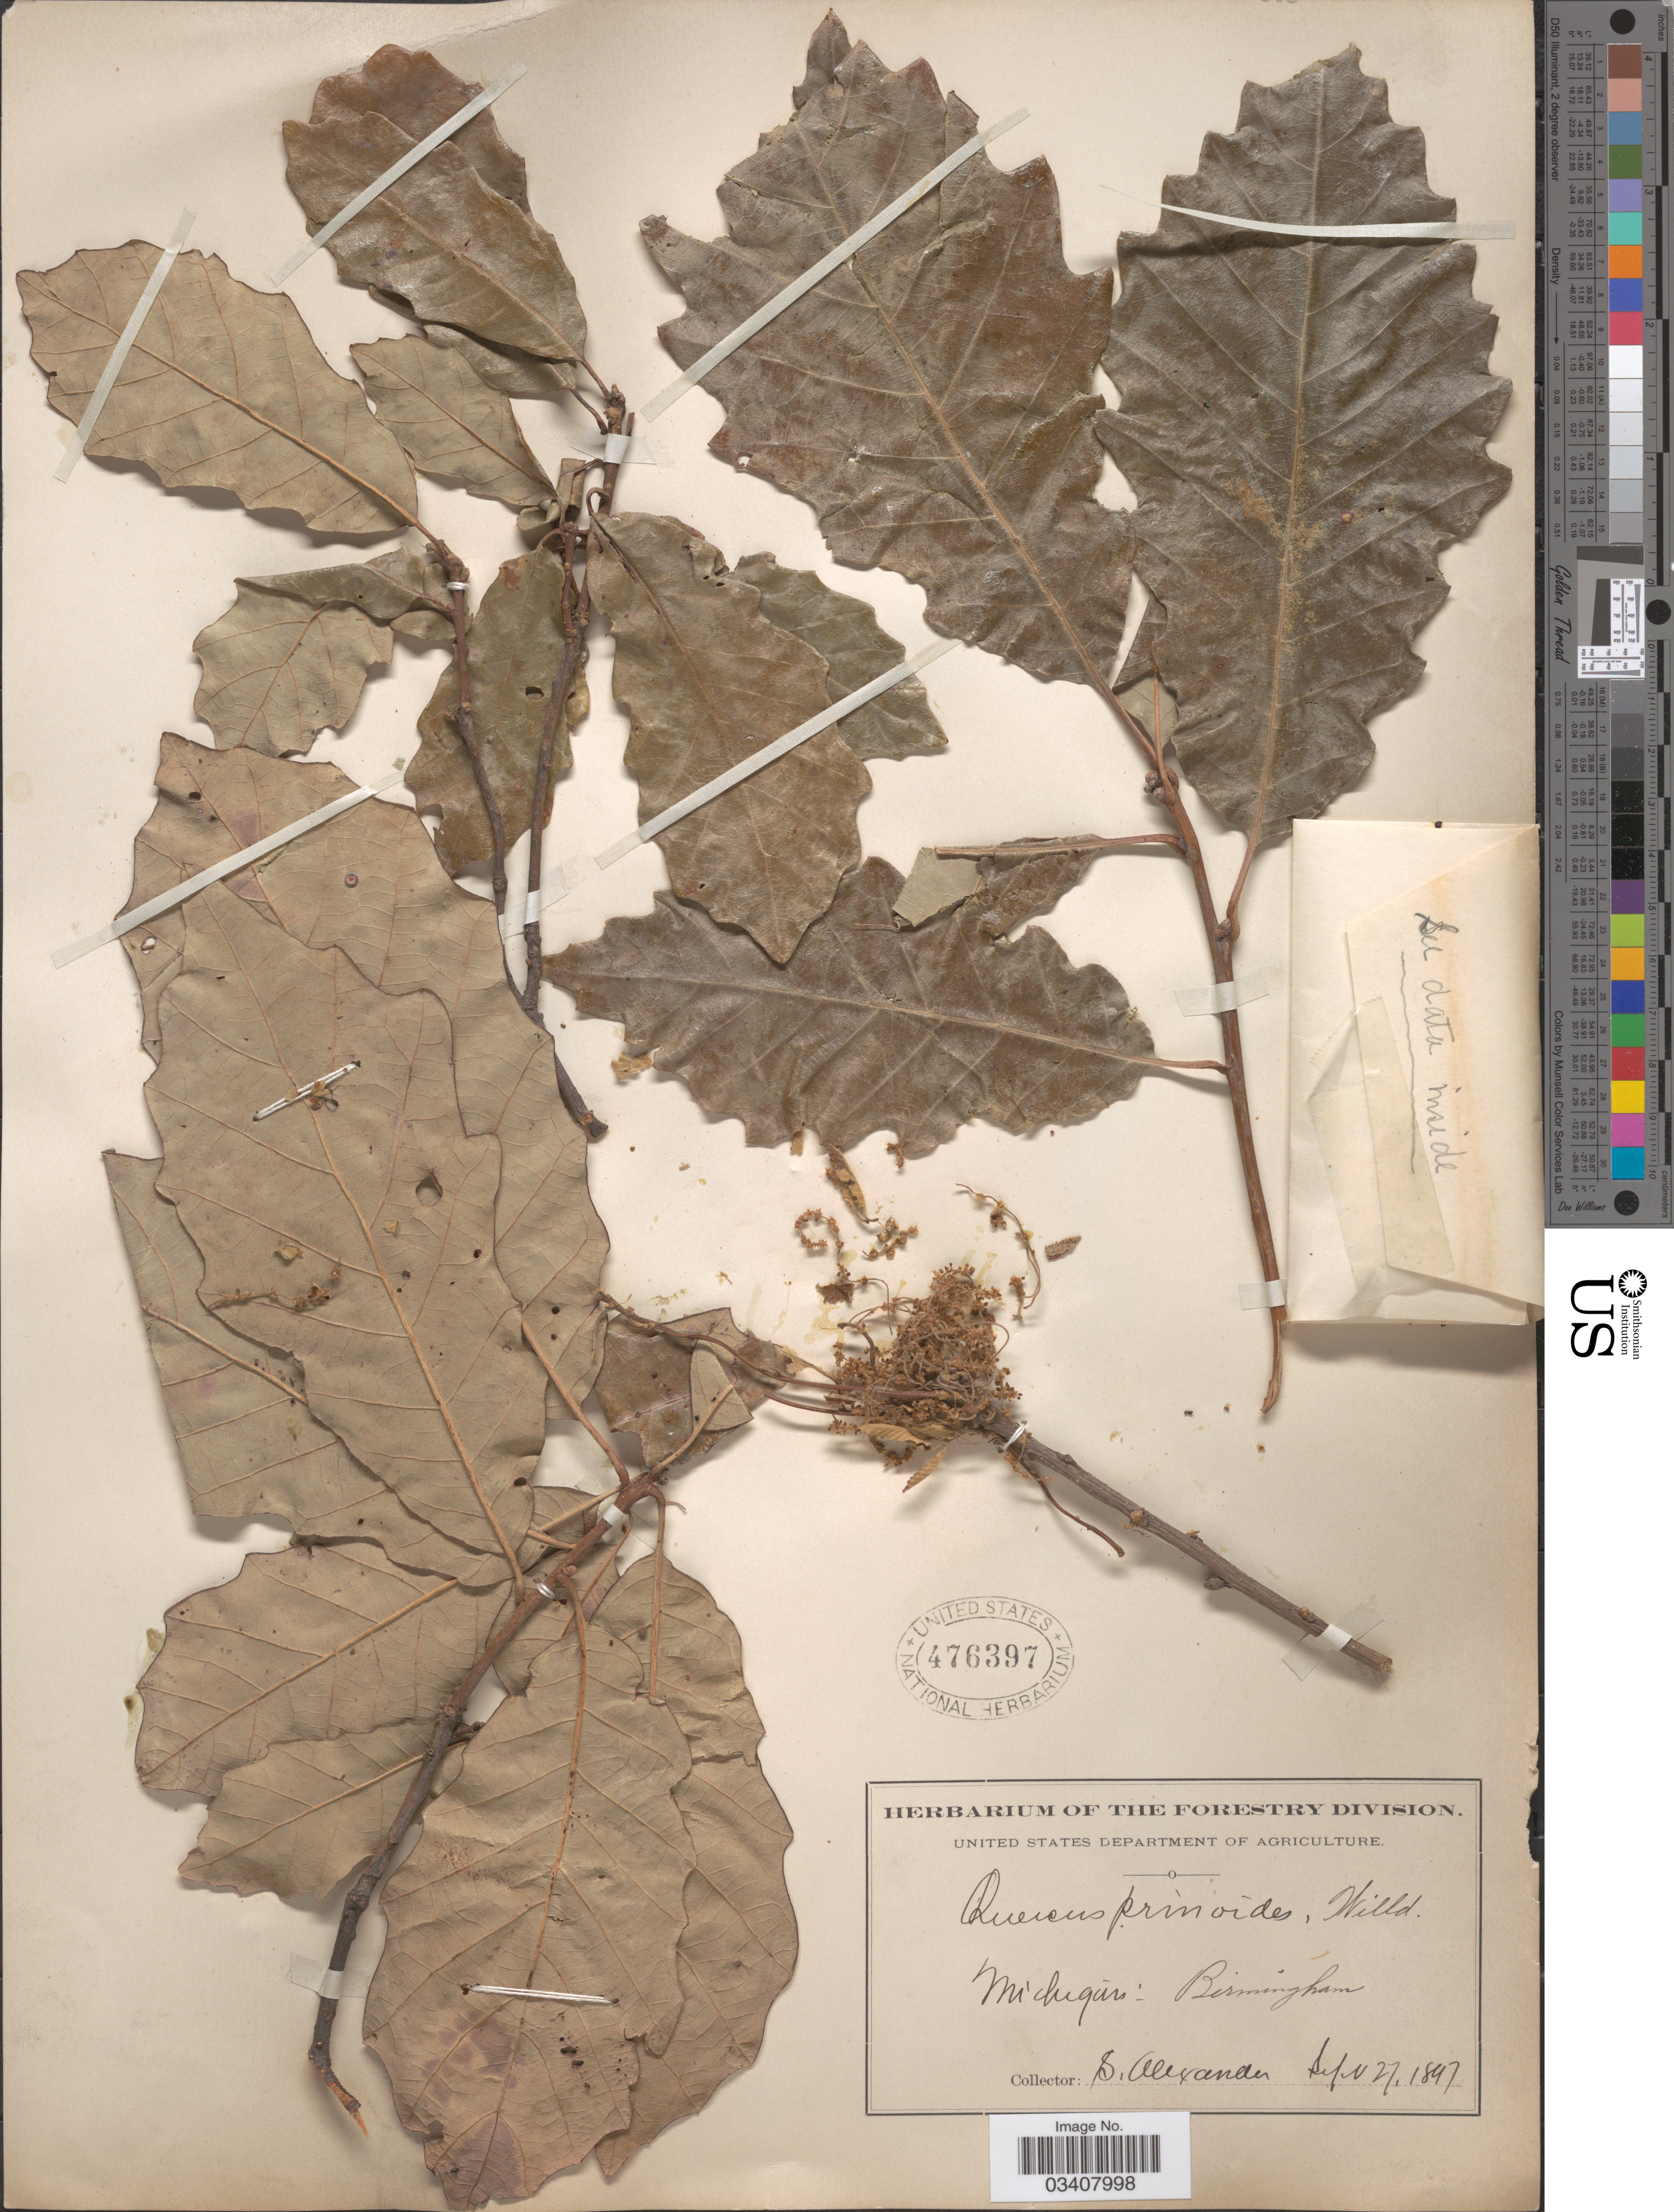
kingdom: Plantae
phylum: Tracheophyta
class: Magnoliopsida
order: Fagales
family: Fagaceae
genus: Quercus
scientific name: Quercus prinoides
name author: Willd.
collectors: S. Alexander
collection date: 1897-09-27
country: United States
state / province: Michigan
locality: Birmingham.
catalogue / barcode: US 476397